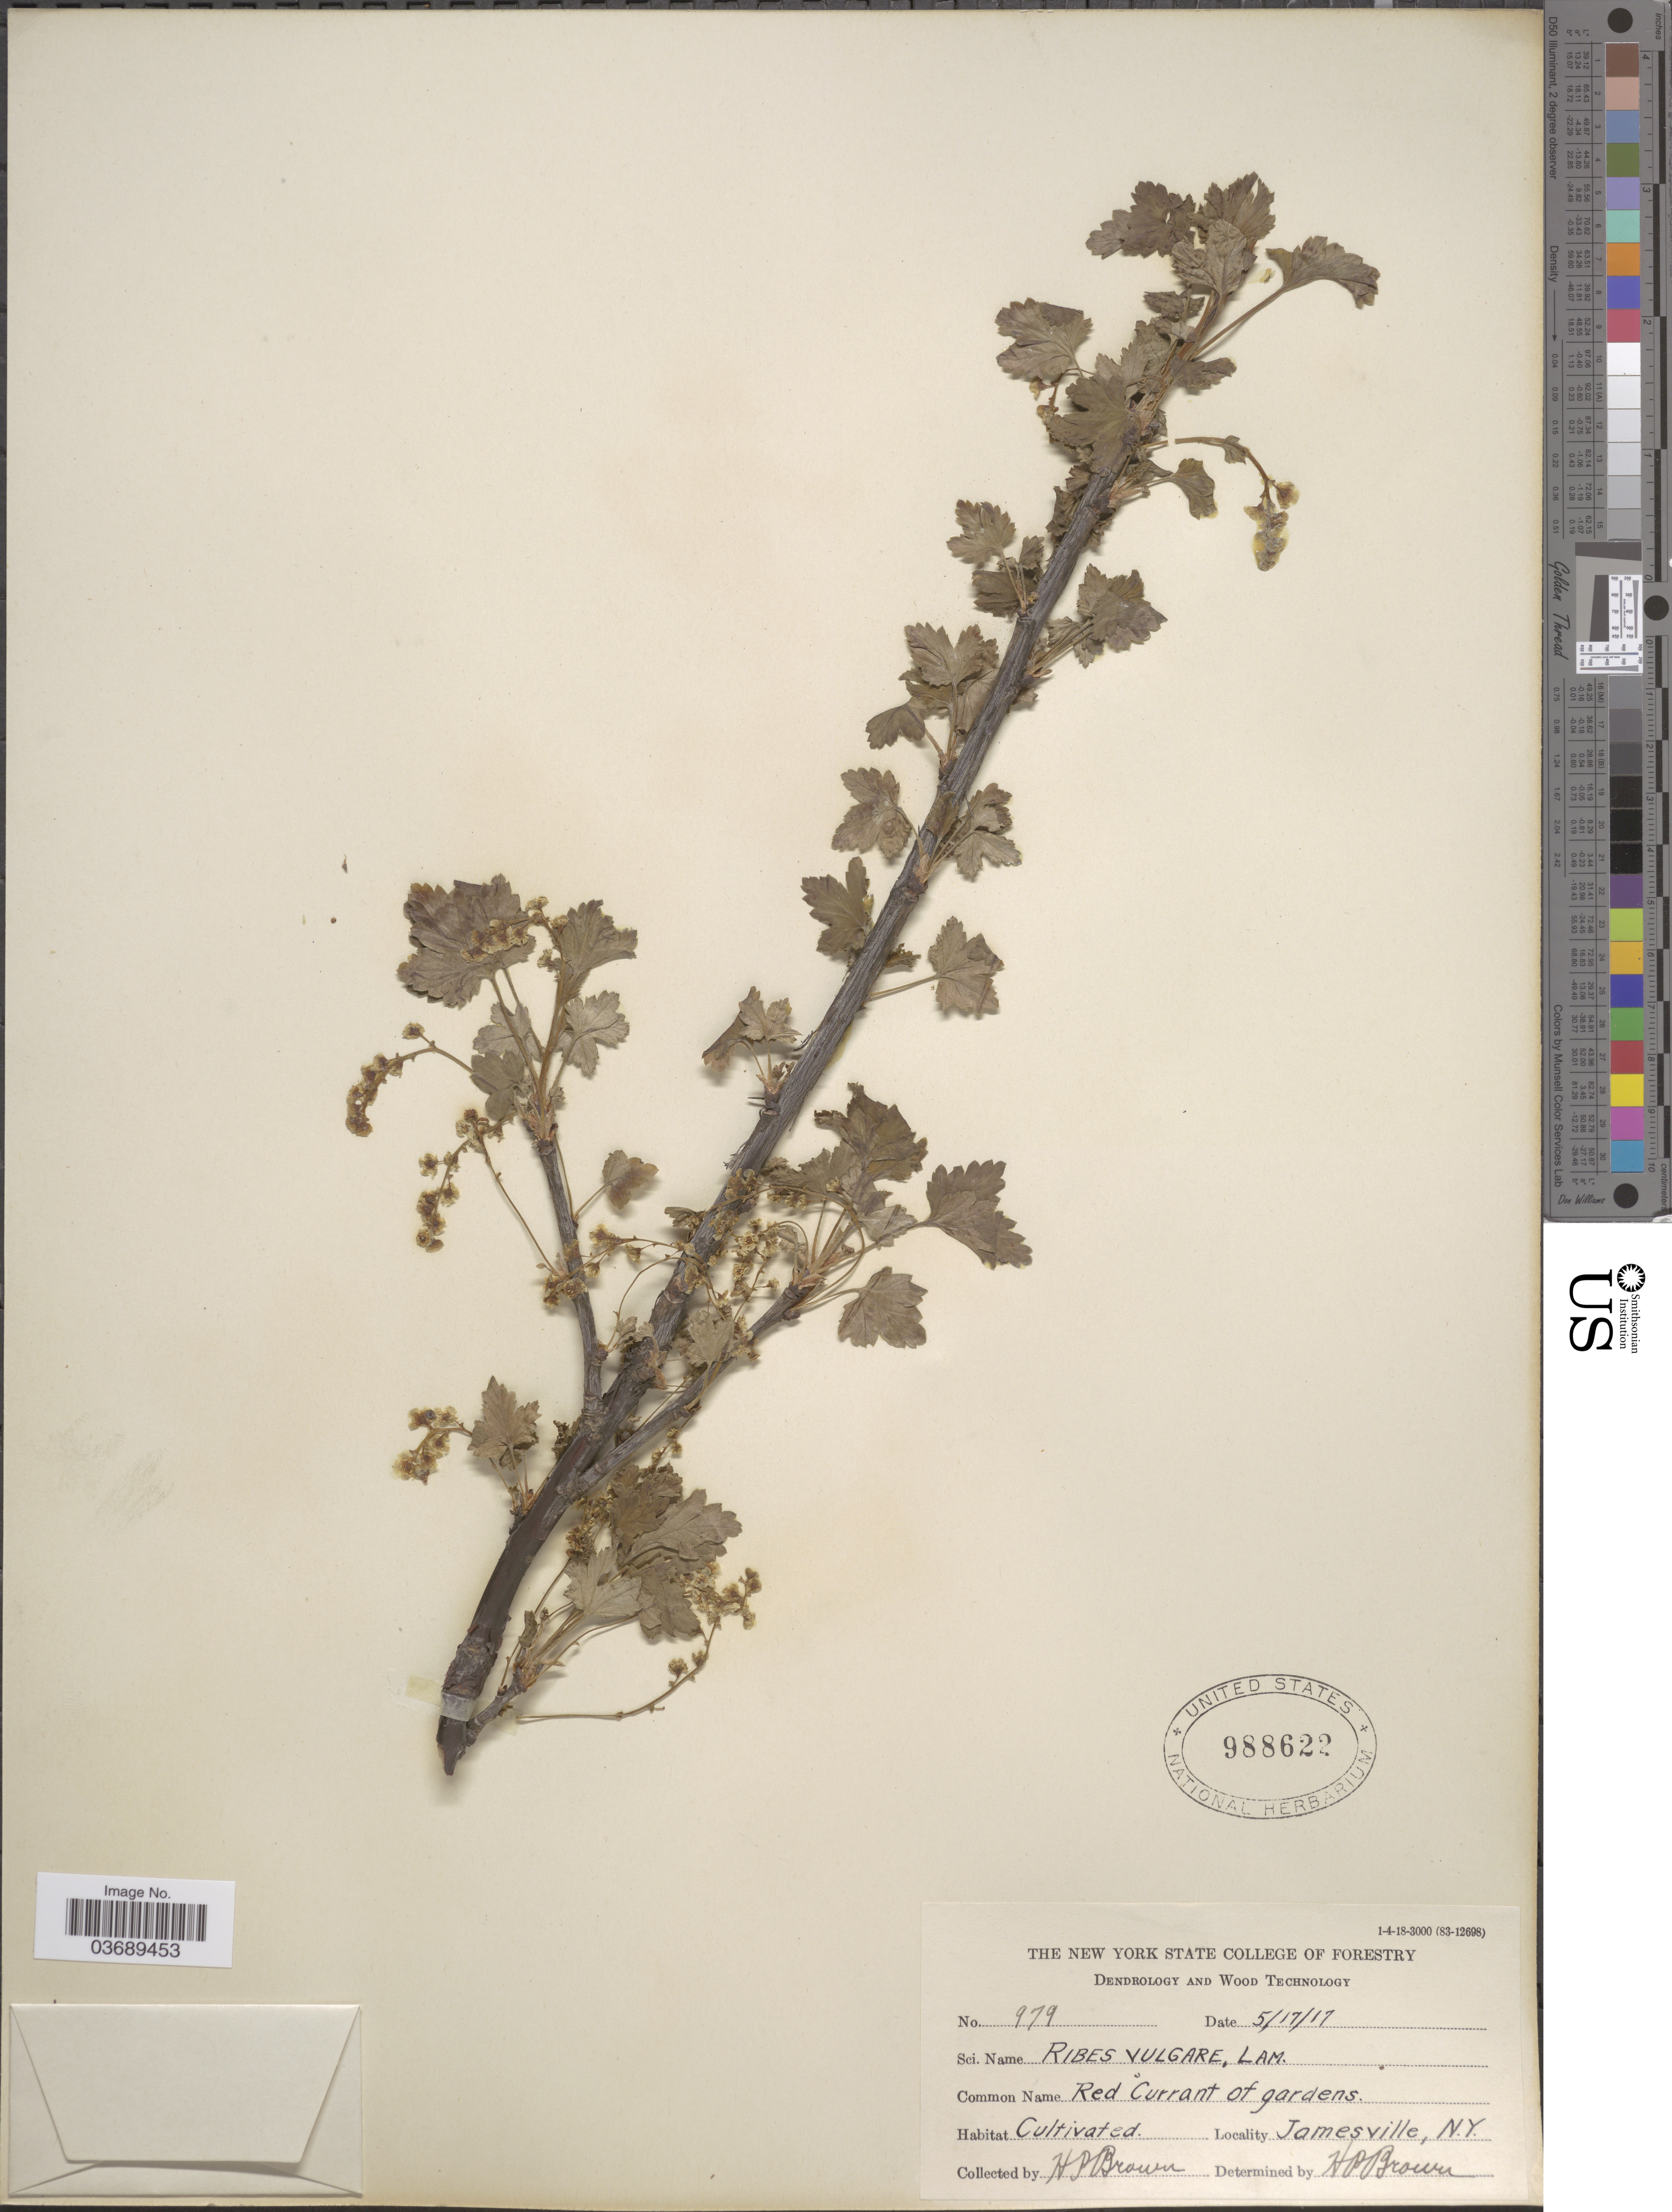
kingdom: Plantae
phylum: Tracheophyta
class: Magnoliopsida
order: Saxifragales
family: Grossulariaceae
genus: Ribes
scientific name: Ribes vulgare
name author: Lam.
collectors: H. P. Brown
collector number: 979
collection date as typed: Transcribed d/m/y: 17/5/17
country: United States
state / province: New York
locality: Jamesville.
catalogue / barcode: US 988622